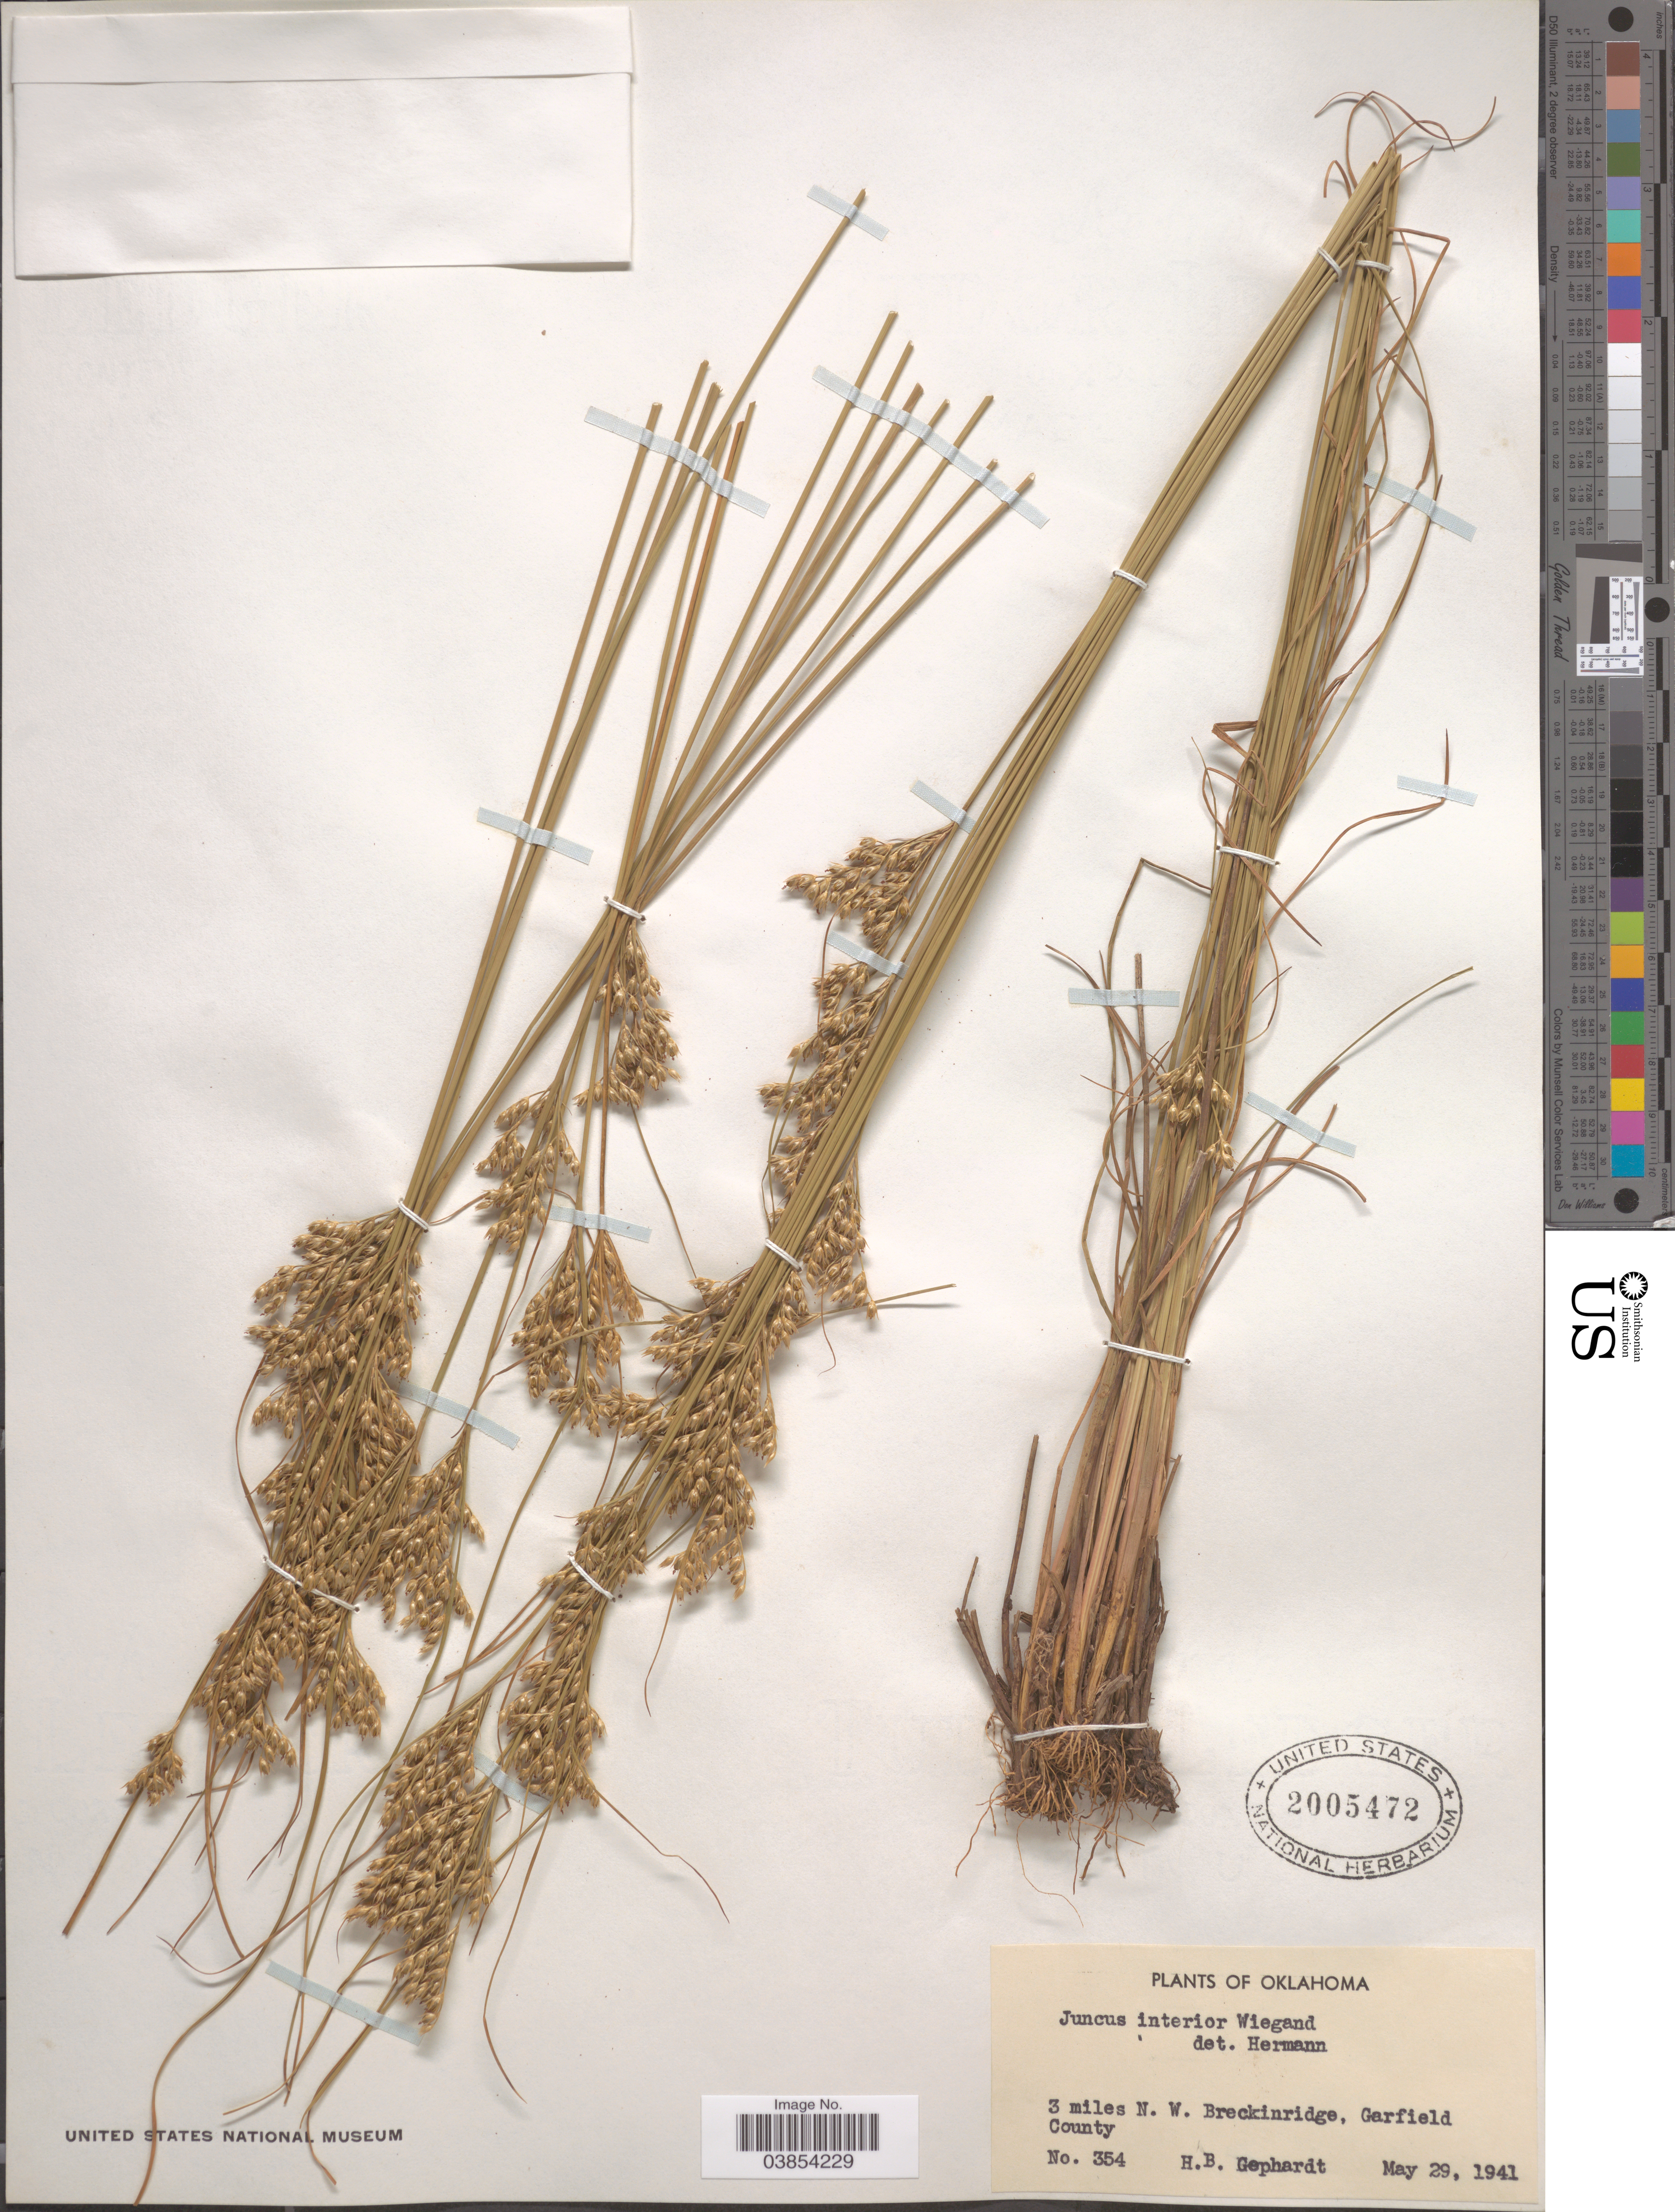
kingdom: Plantae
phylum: Tracheophyta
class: Liliopsida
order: Poales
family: Juncaceae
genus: Juncus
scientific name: Juncus interior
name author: Wiegand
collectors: H. Gephardt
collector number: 354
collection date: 1941-05-29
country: United States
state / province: Oklahoma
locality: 3 miles N.W. Breckinridge, Garfield County.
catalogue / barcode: US 2005472